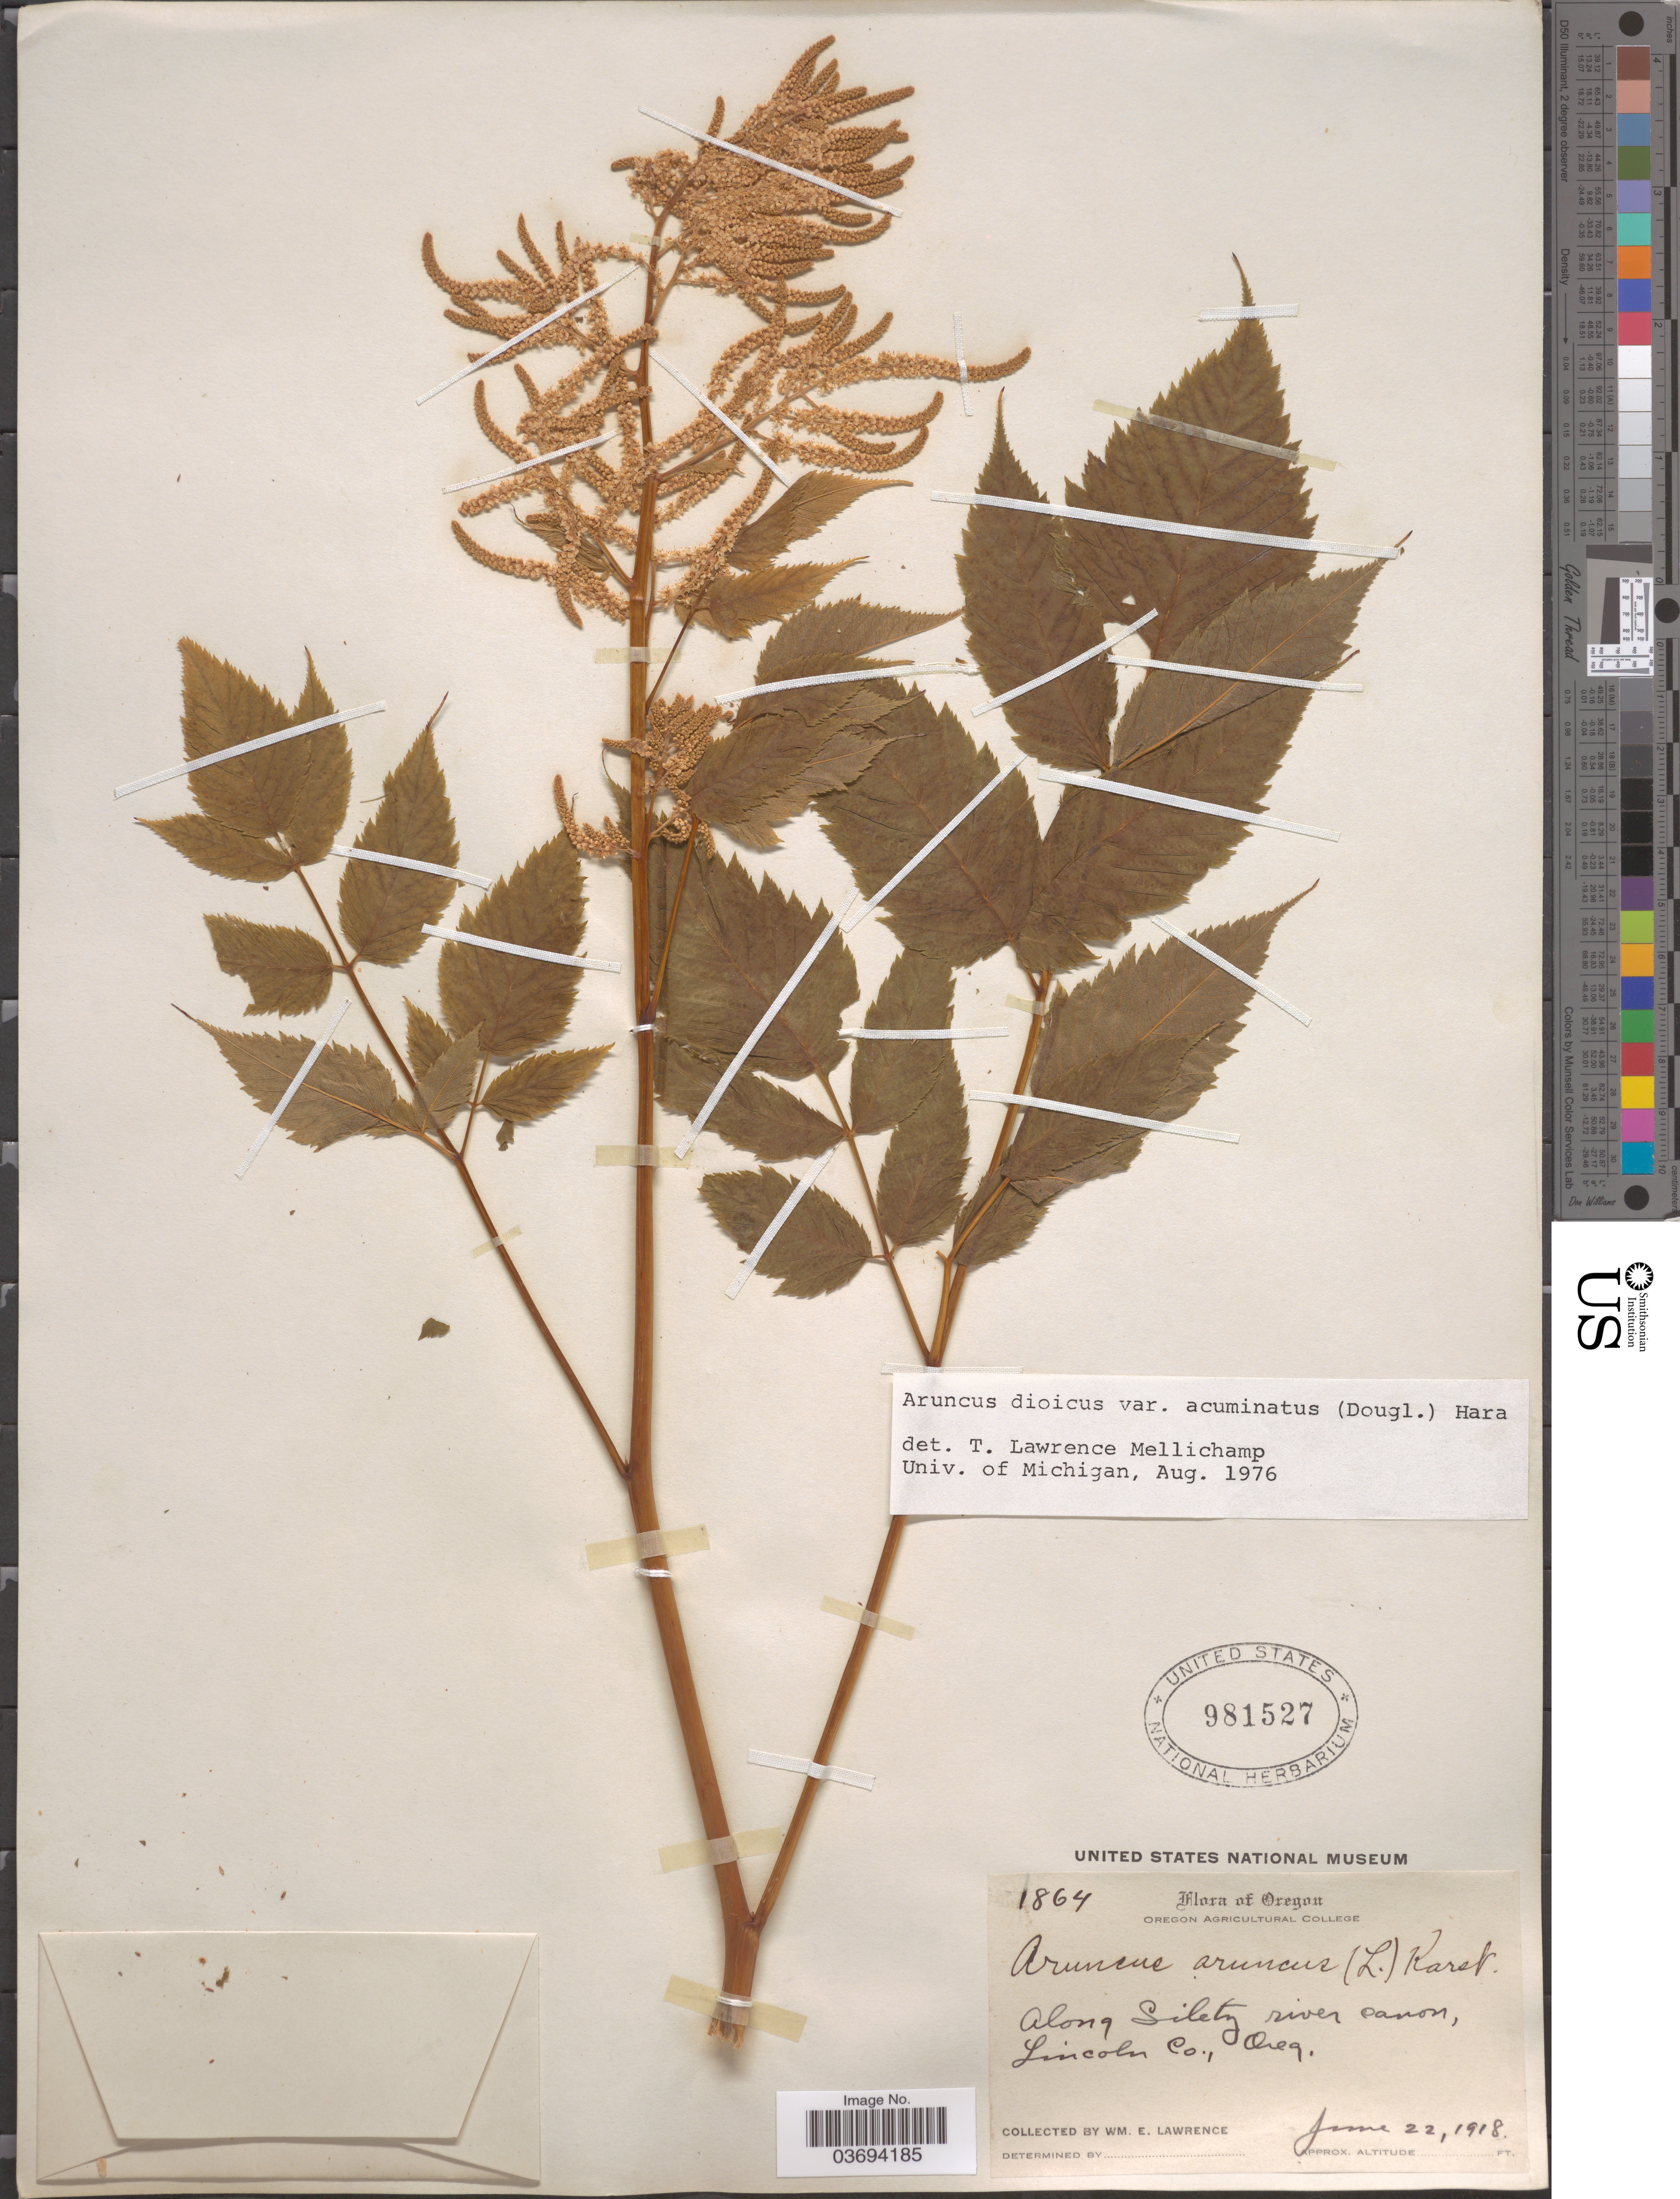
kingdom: Plantae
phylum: Tracheophyta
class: Magnoliopsida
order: Rosales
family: Rosaceae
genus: Aruncus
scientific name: Aruncus dioicus var. acuminatus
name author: (Rydb.) H. Hara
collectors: W. Lawrence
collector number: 1864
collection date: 1918-06-22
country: United States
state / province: Oregon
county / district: Lincoln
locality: Along Siletz river canon, Lincoln Co.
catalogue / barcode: US 981527